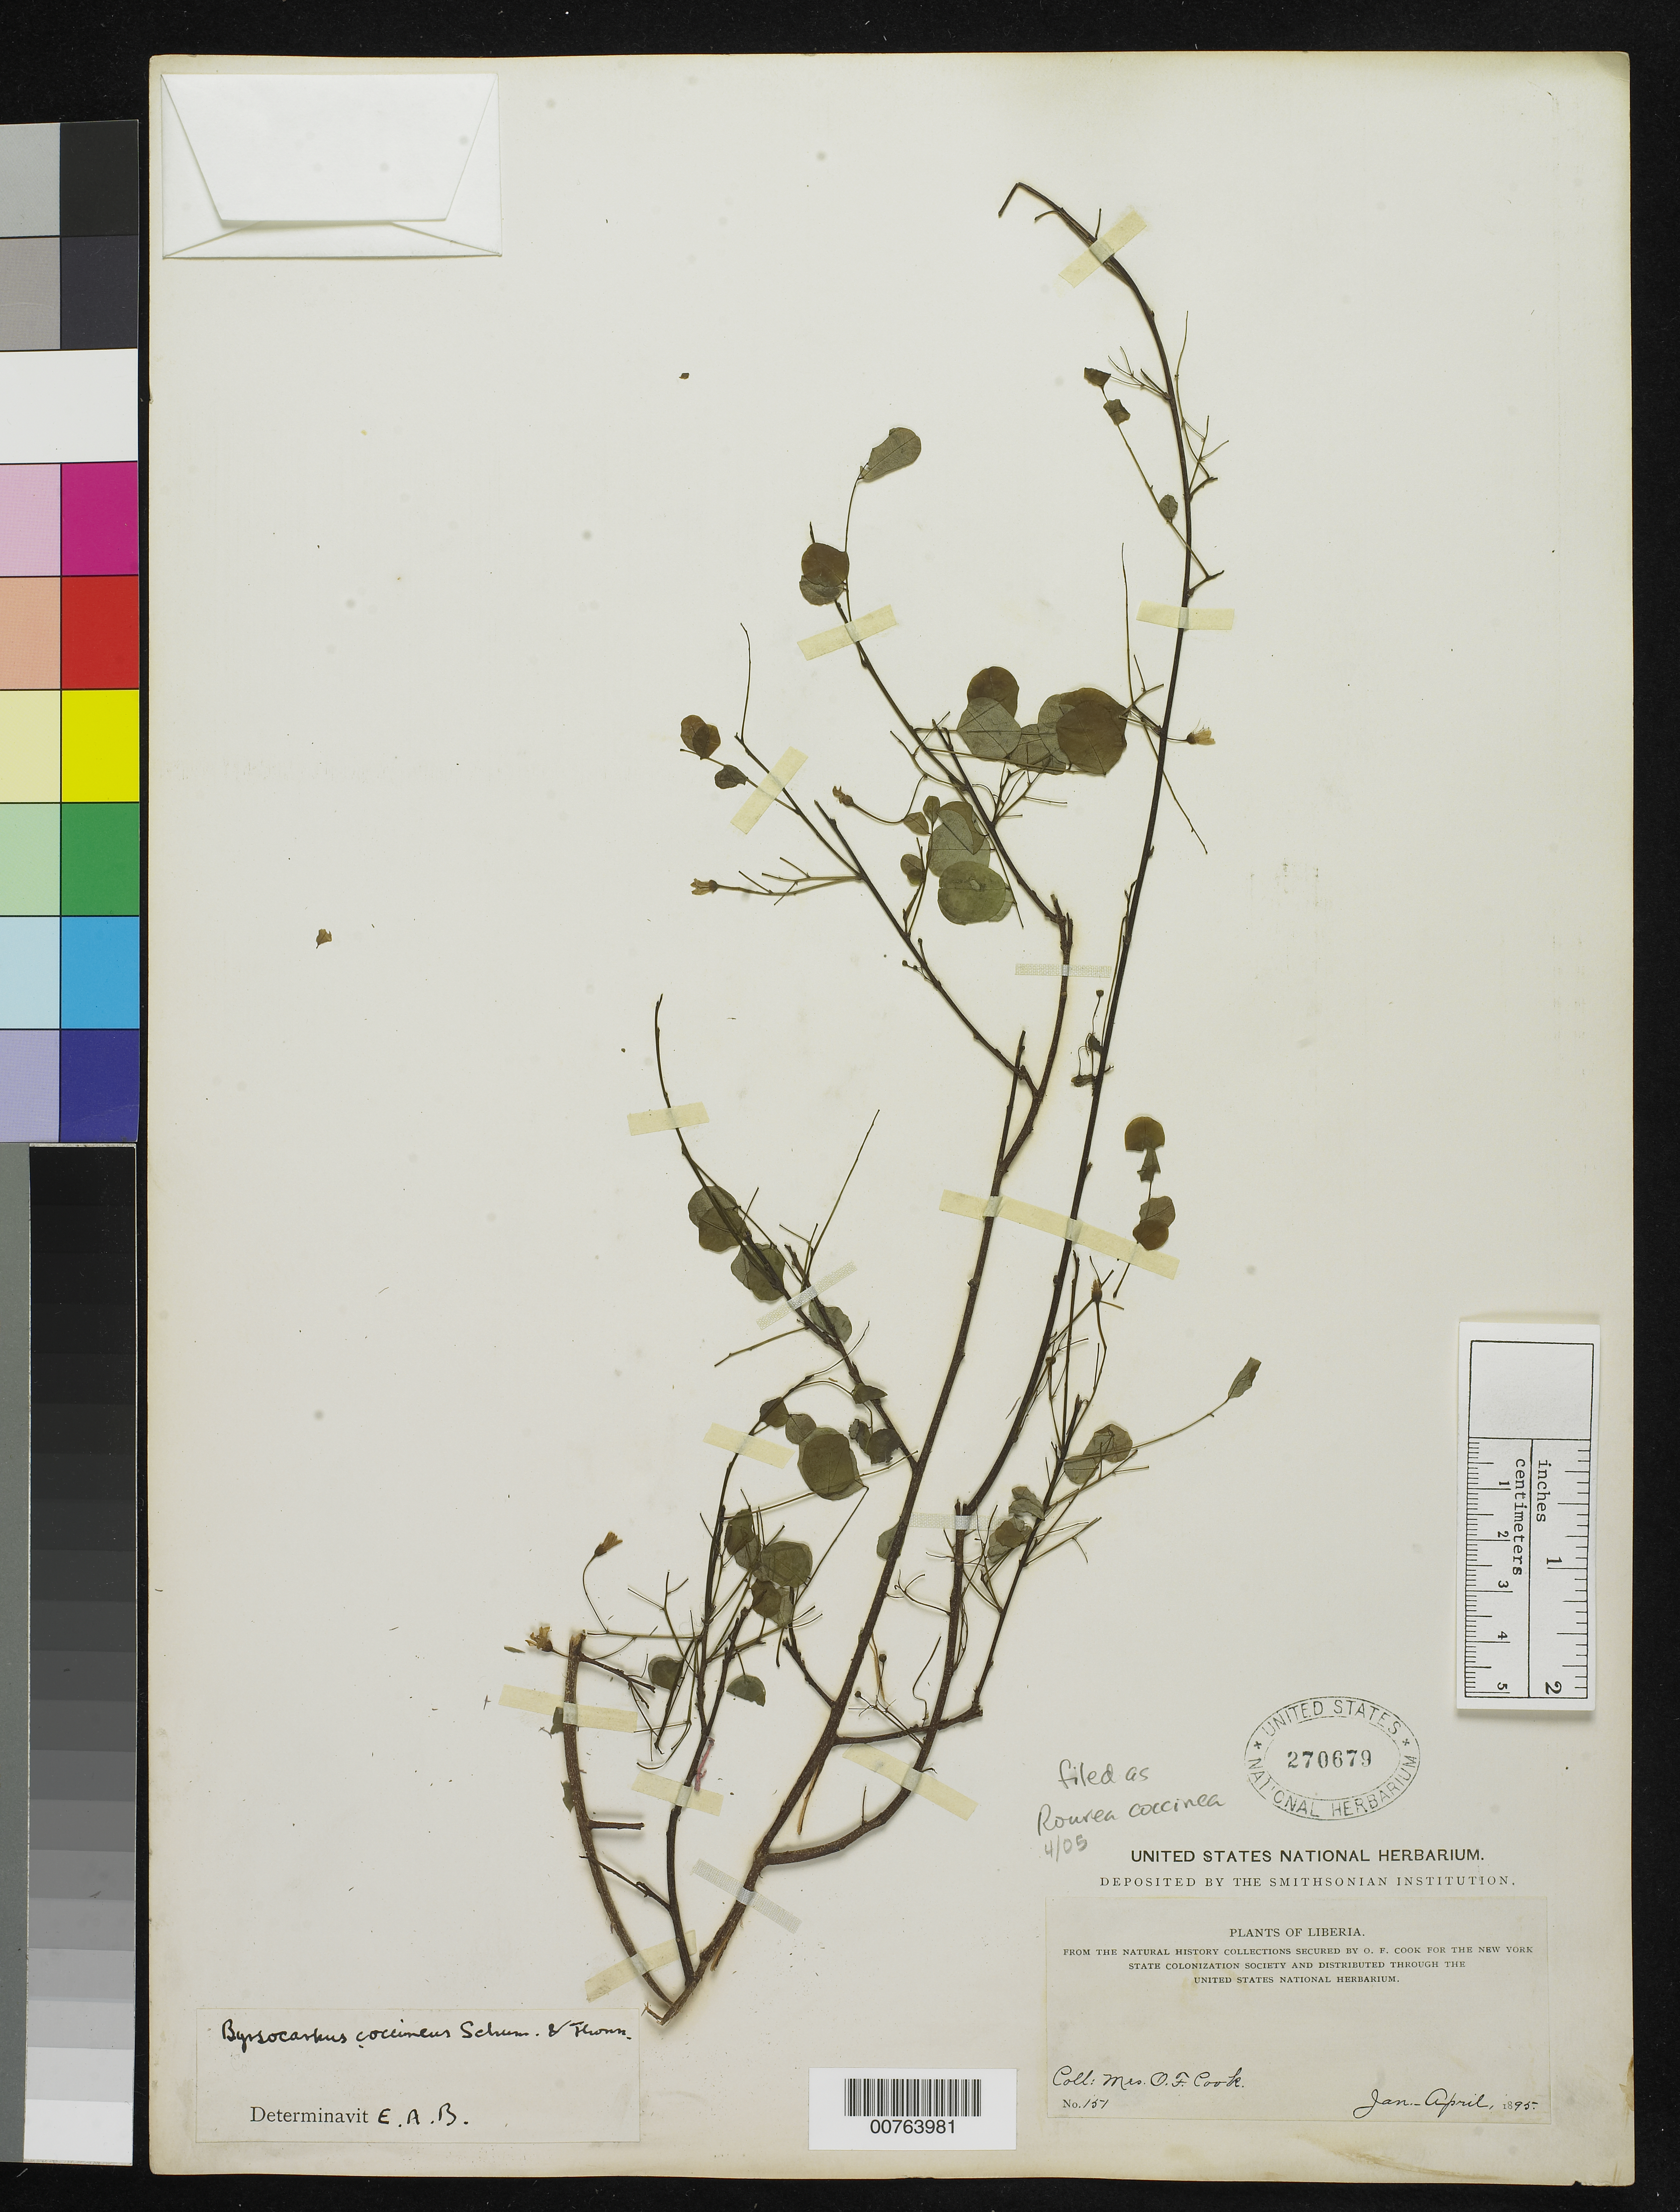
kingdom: Plantae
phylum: Tracheophyta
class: Magnoliopsida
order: Oxalidales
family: Connaraceae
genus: Rourea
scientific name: Rourea coccinea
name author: (Schumach. & Thonn.) Benth.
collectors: Alice C. Cook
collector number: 151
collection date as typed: Jan 1895 to -- Apr 1895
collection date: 1895-01/1895-04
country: Liberia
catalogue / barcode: US 270679